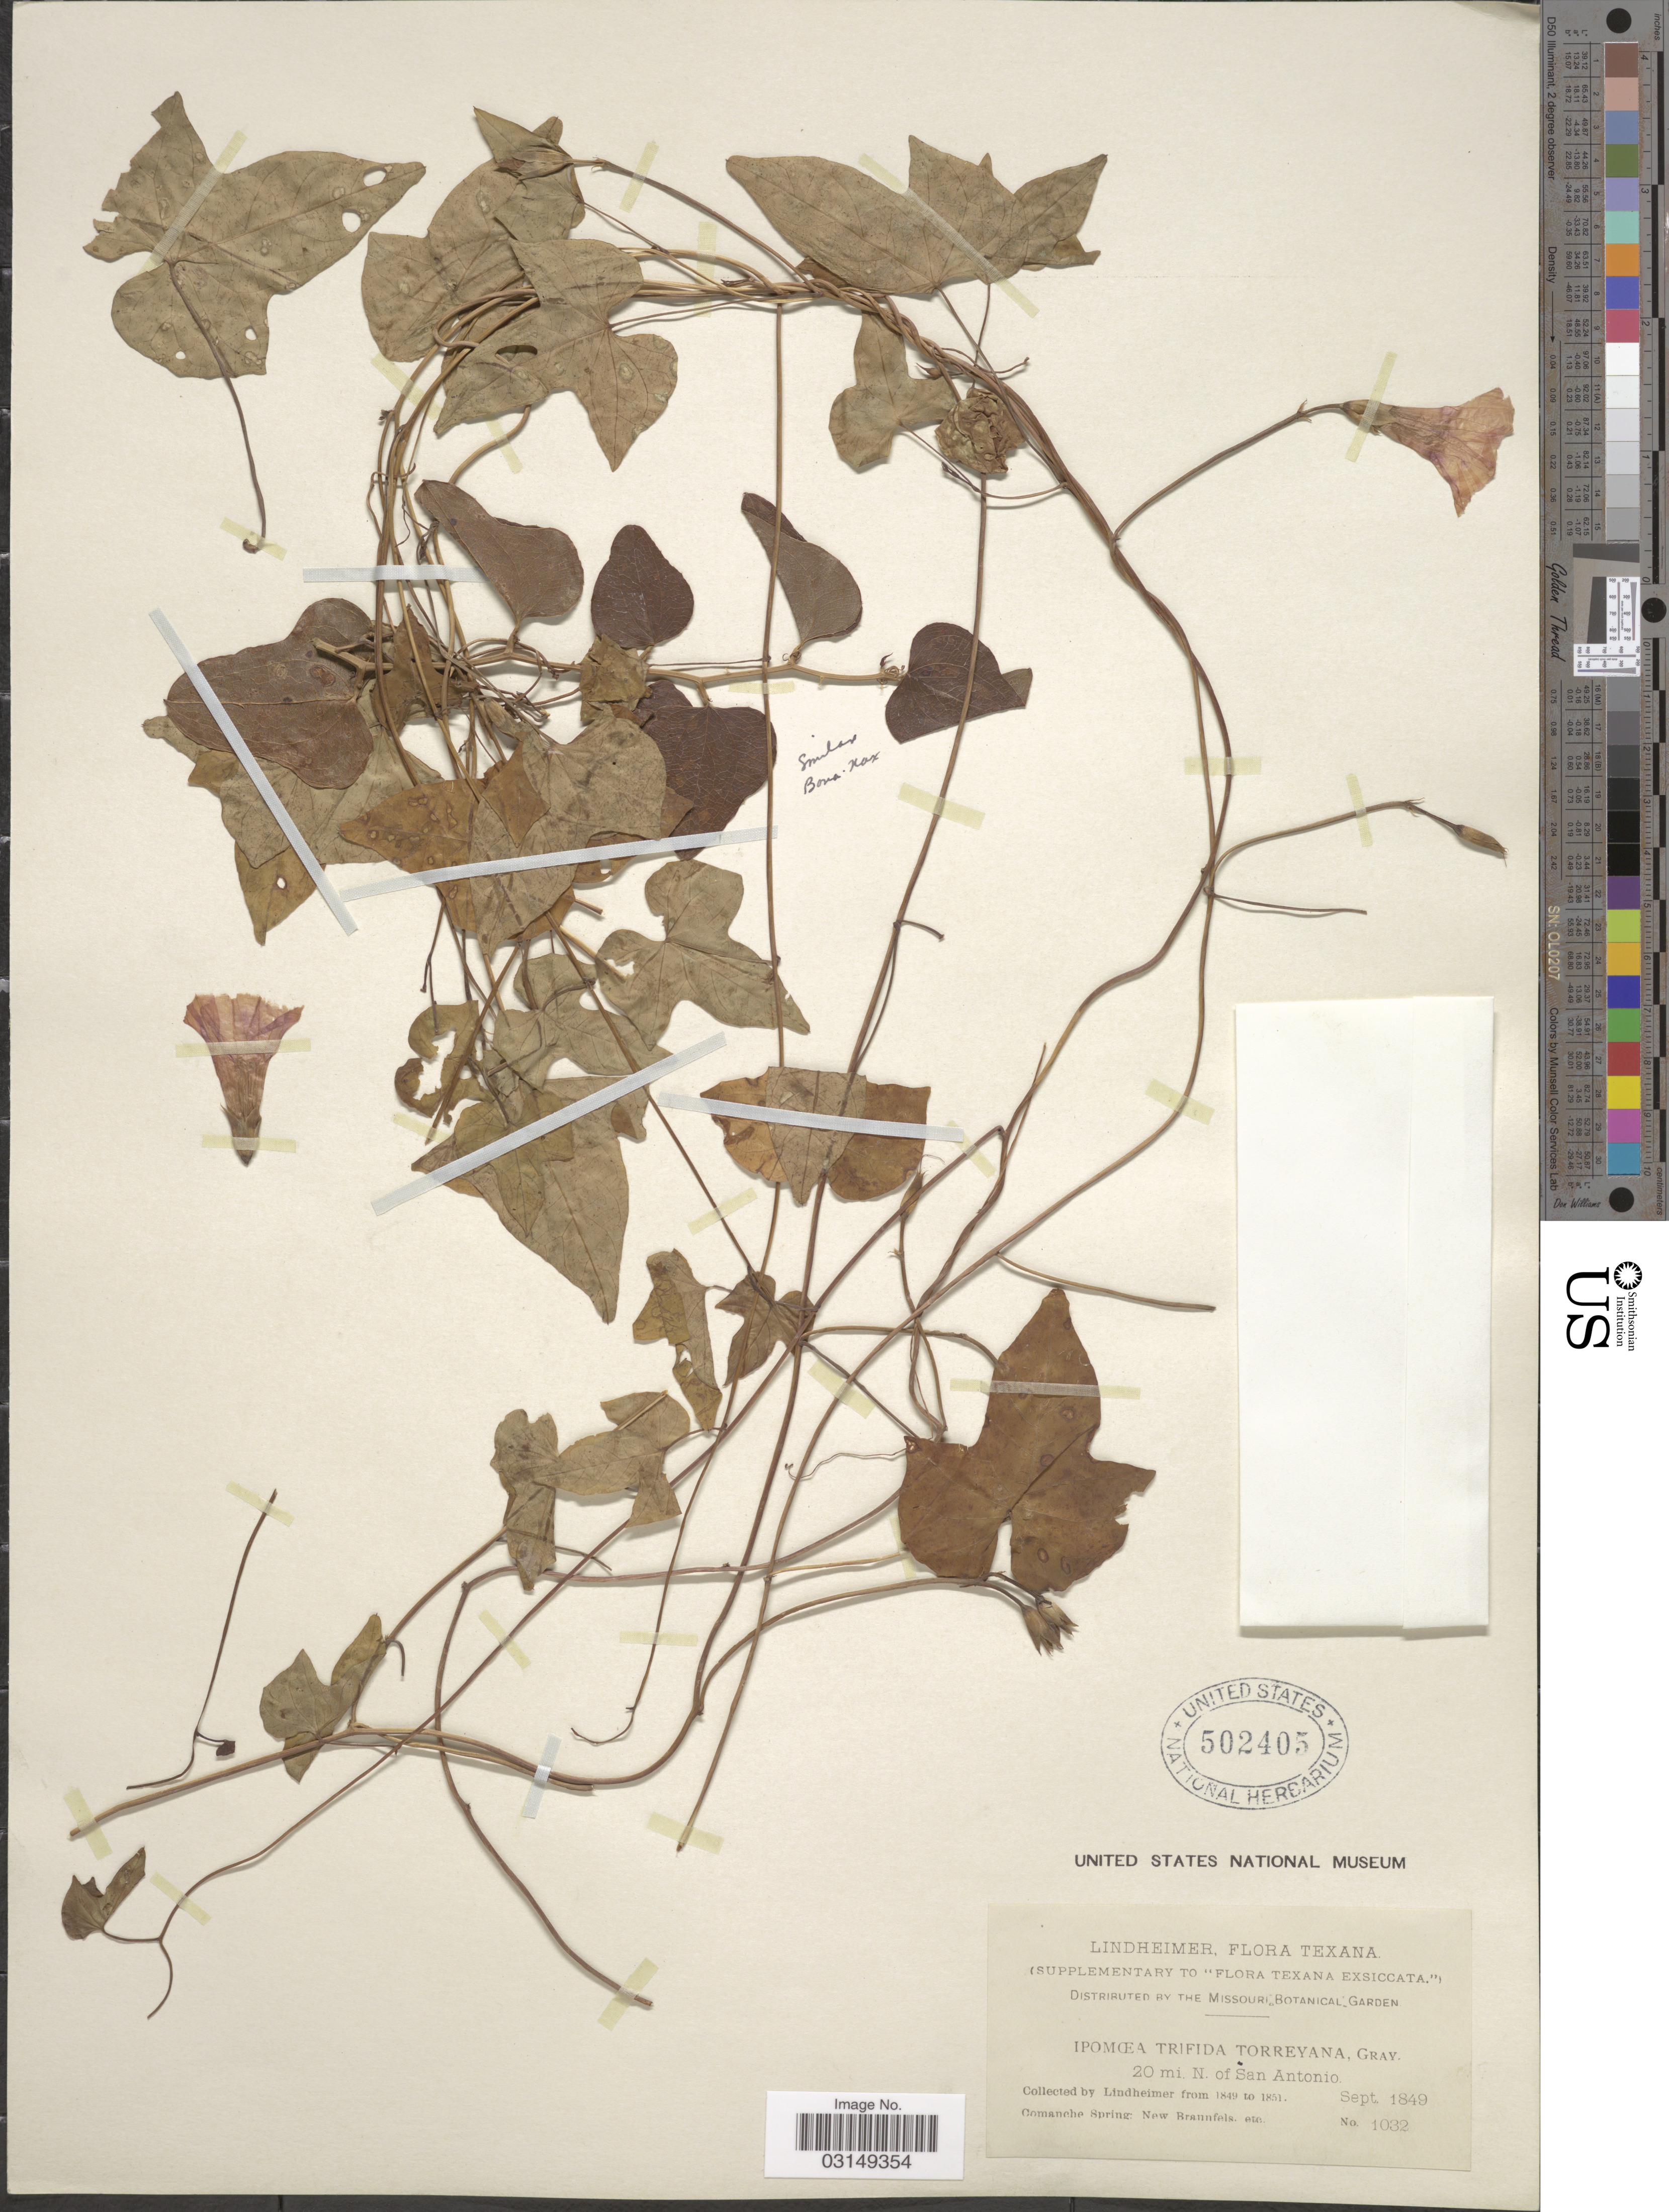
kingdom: Plantae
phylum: Tracheophyta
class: Magnoliopsida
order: Solanales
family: Convolvulaceae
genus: Ipomoea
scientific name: Ipomoea trichocarpa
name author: Elliott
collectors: -. Lindheimer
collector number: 1032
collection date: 1849-09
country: United States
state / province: Texas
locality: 20 mi. N. of San Antonio. Comache Spring, New Braunfels, etc.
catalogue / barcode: US 502405